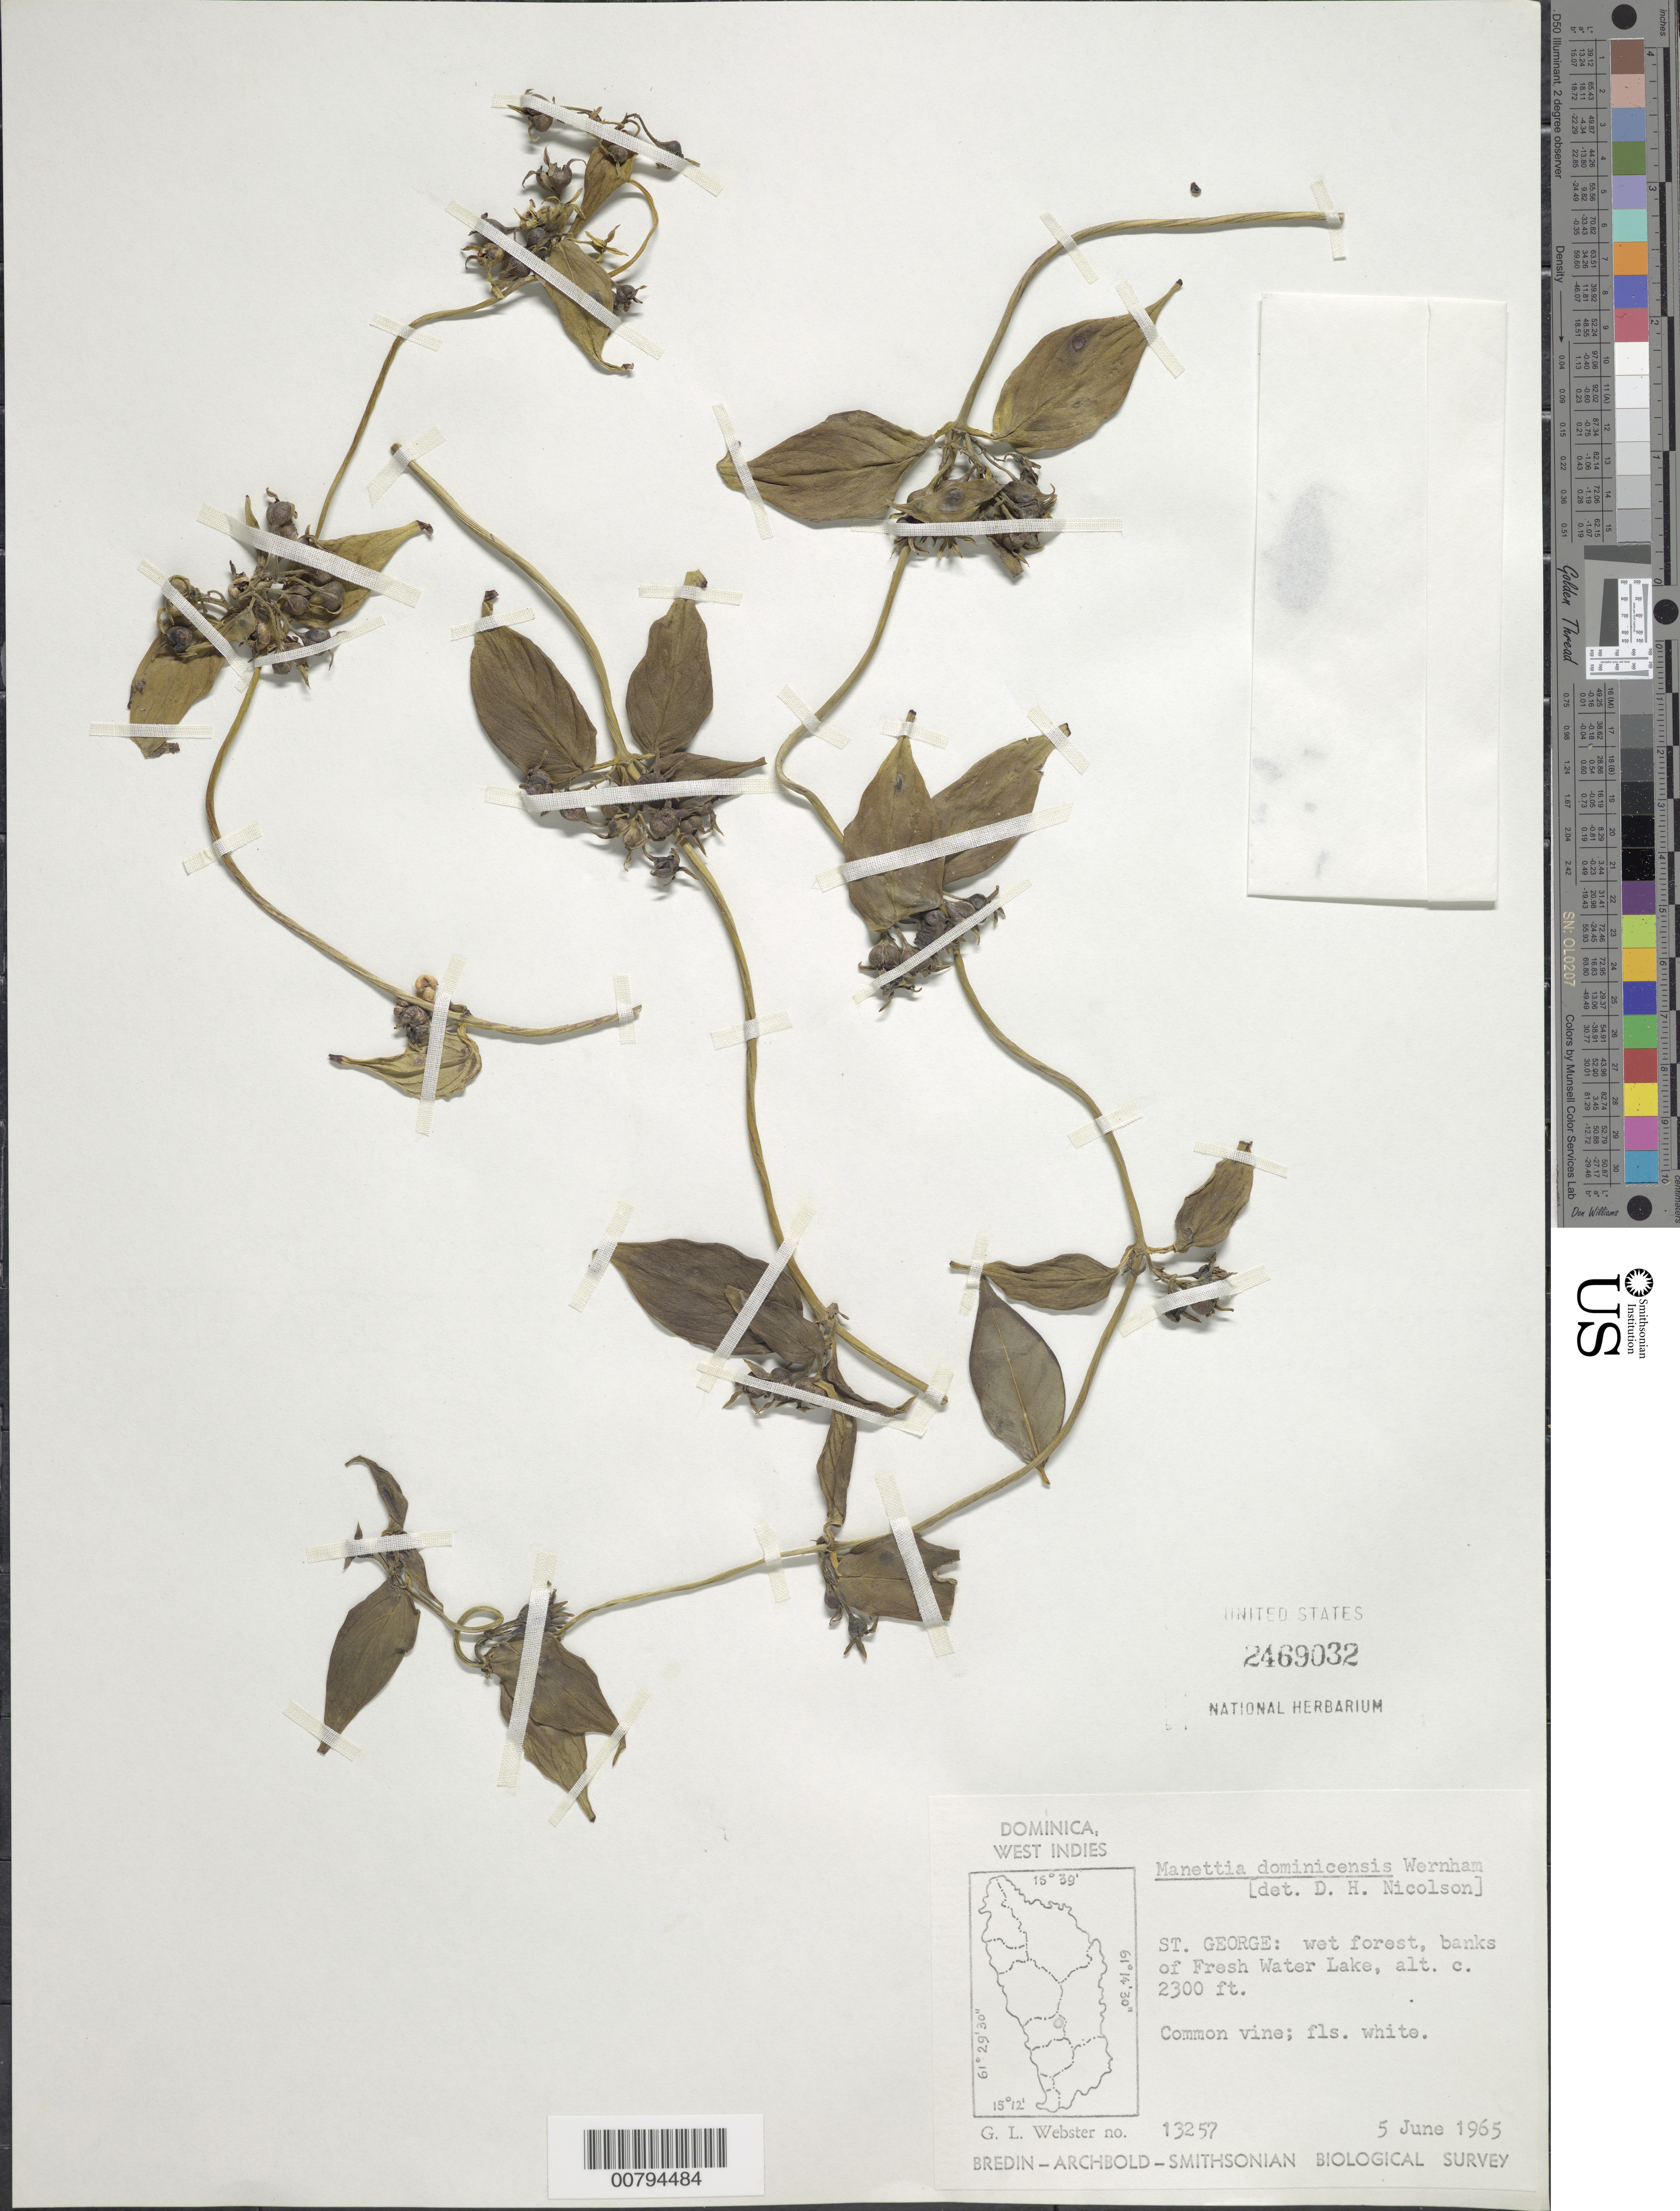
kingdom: Plantae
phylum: Tracheophyta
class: Magnoliopsida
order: Gentianales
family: Rubiaceae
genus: Manettia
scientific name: Manettia dominicensis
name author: Wernham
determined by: Nicolson, Dan H.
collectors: G. L. Webster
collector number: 13257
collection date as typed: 05 Jun 1965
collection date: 1965-06-05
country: Dominica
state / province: St. George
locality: Banks of Fresh Water Lake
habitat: Wet forest; banks of lake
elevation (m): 701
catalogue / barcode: US 2469032